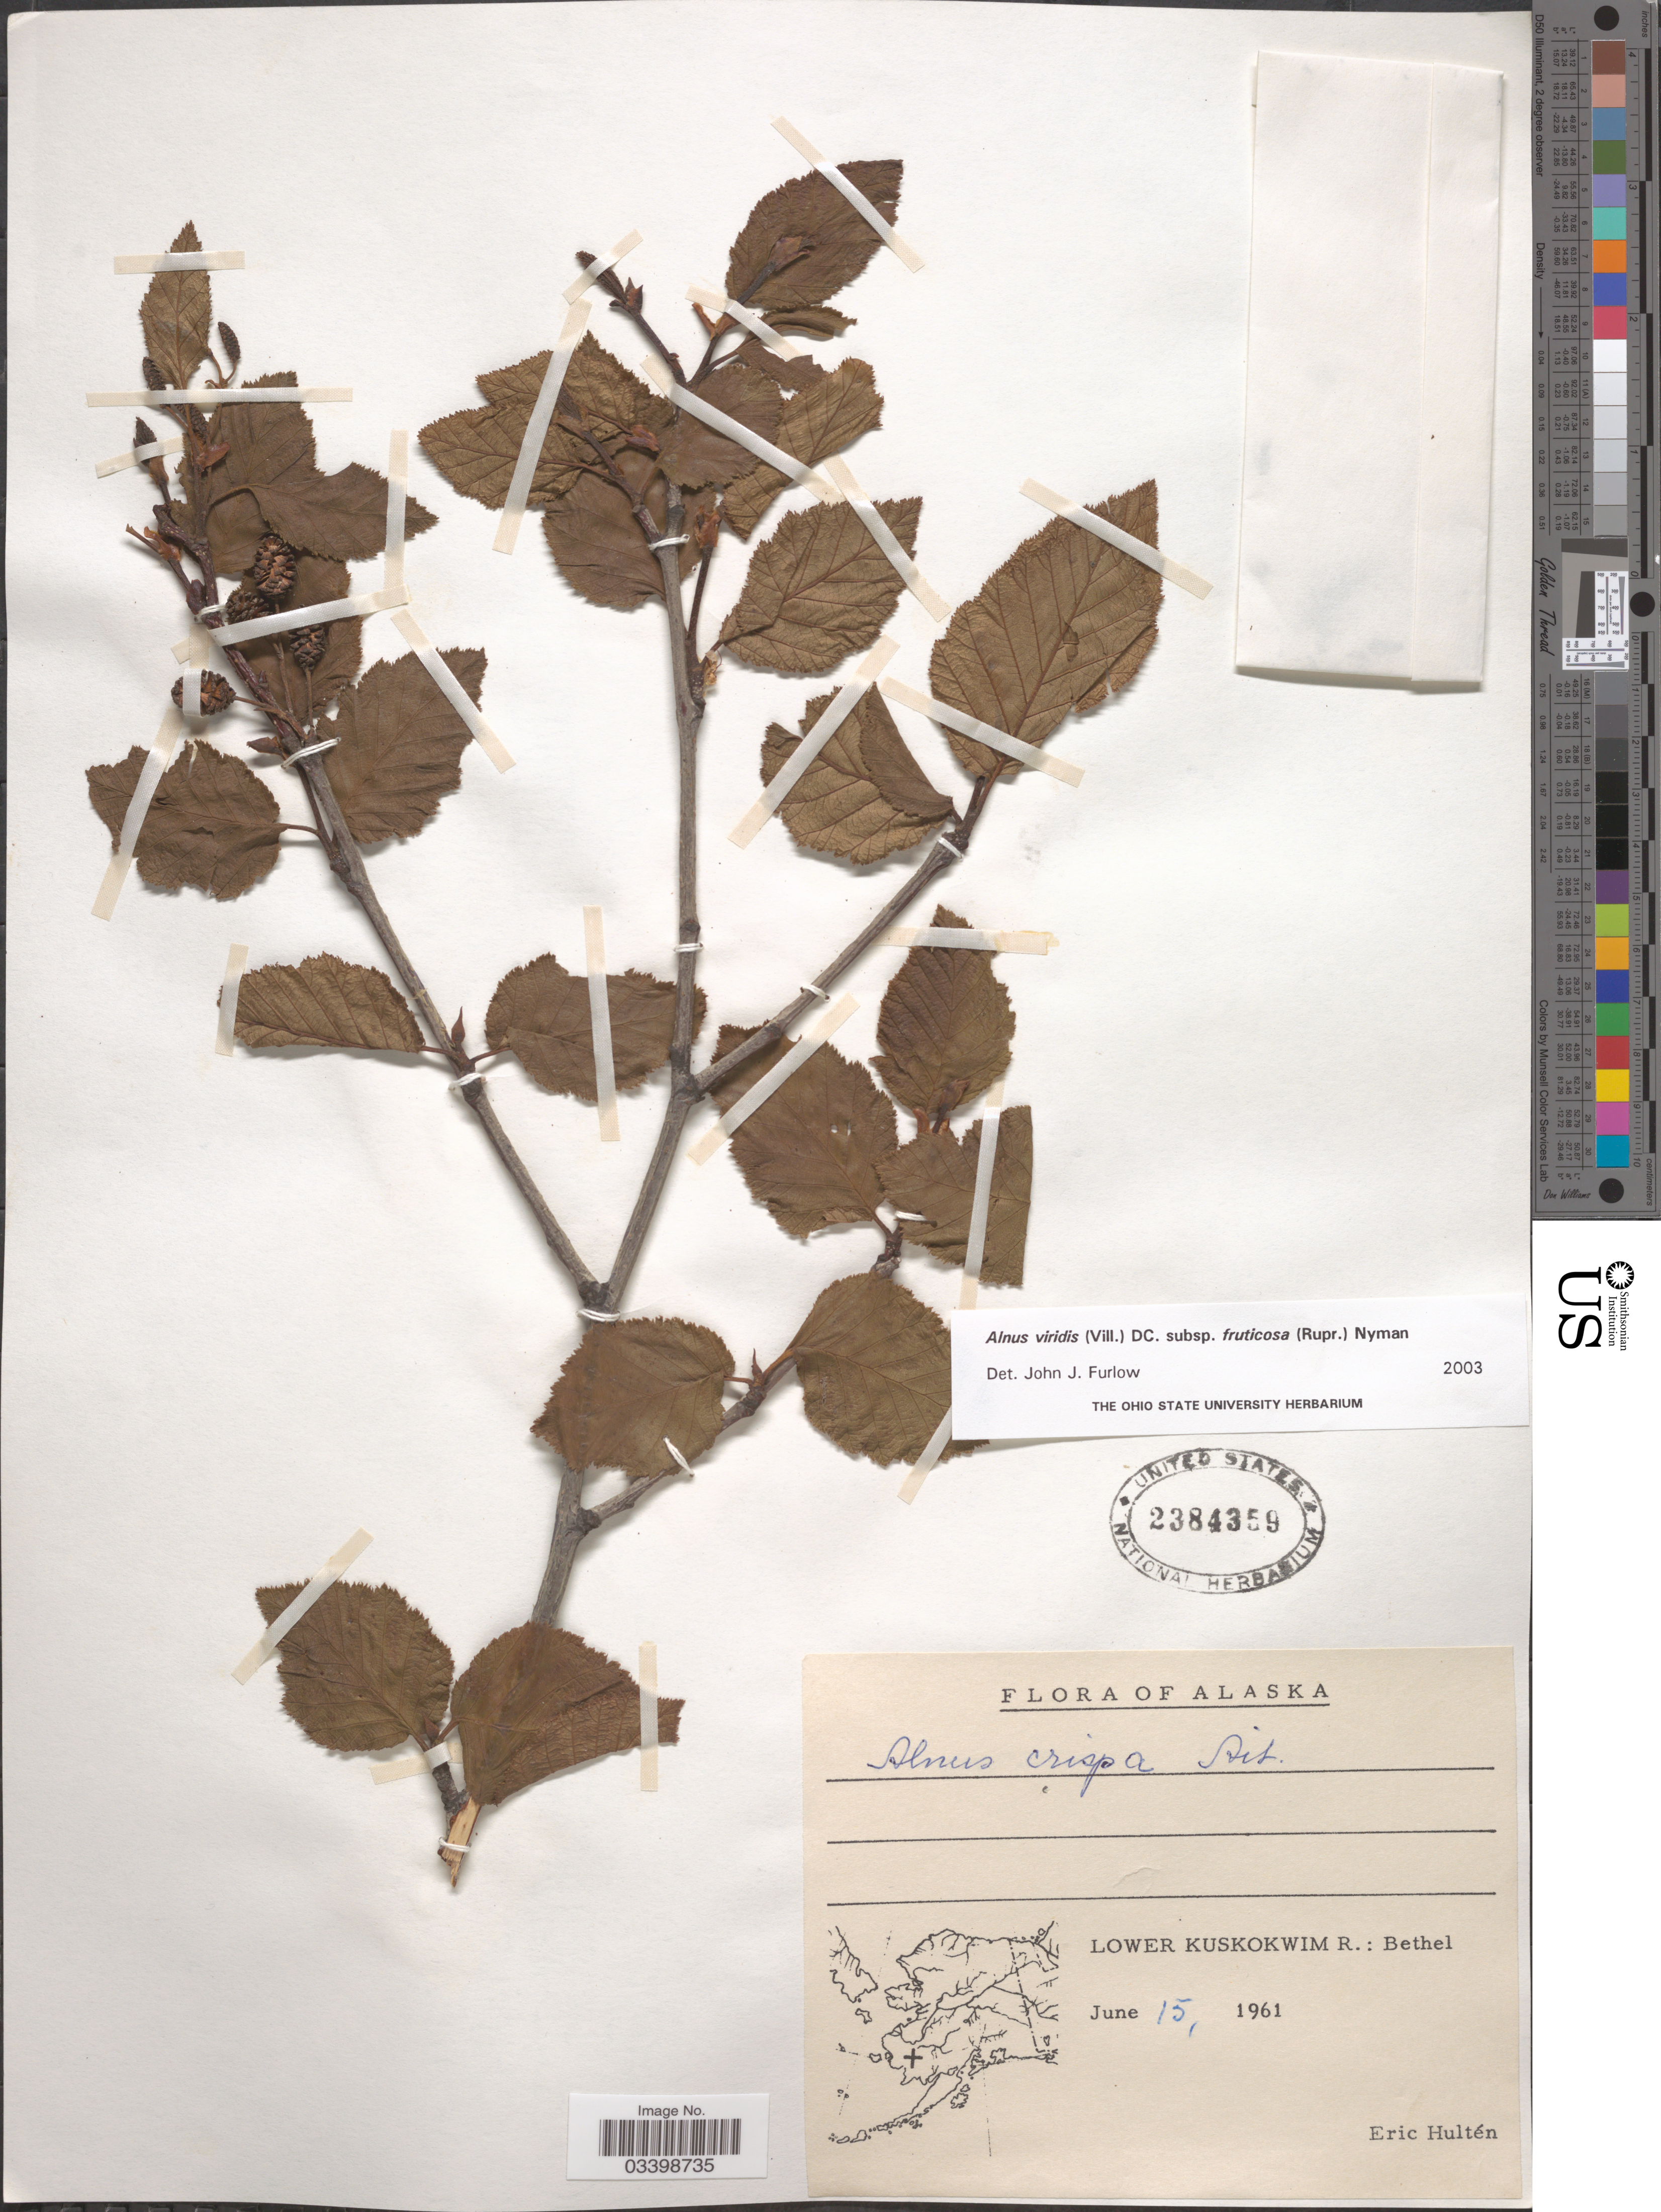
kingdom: Plantae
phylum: Tracheophyta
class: Magnoliopsida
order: Fagales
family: Betulaceae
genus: Alnus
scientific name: Alnus viridis subsp. fruticosa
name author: (Rupr.) Nyman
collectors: E. G. Hultén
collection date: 1961-06-15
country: United States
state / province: Alaska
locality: Lower Kuskokwim R.: Bethel.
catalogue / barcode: US 2384359